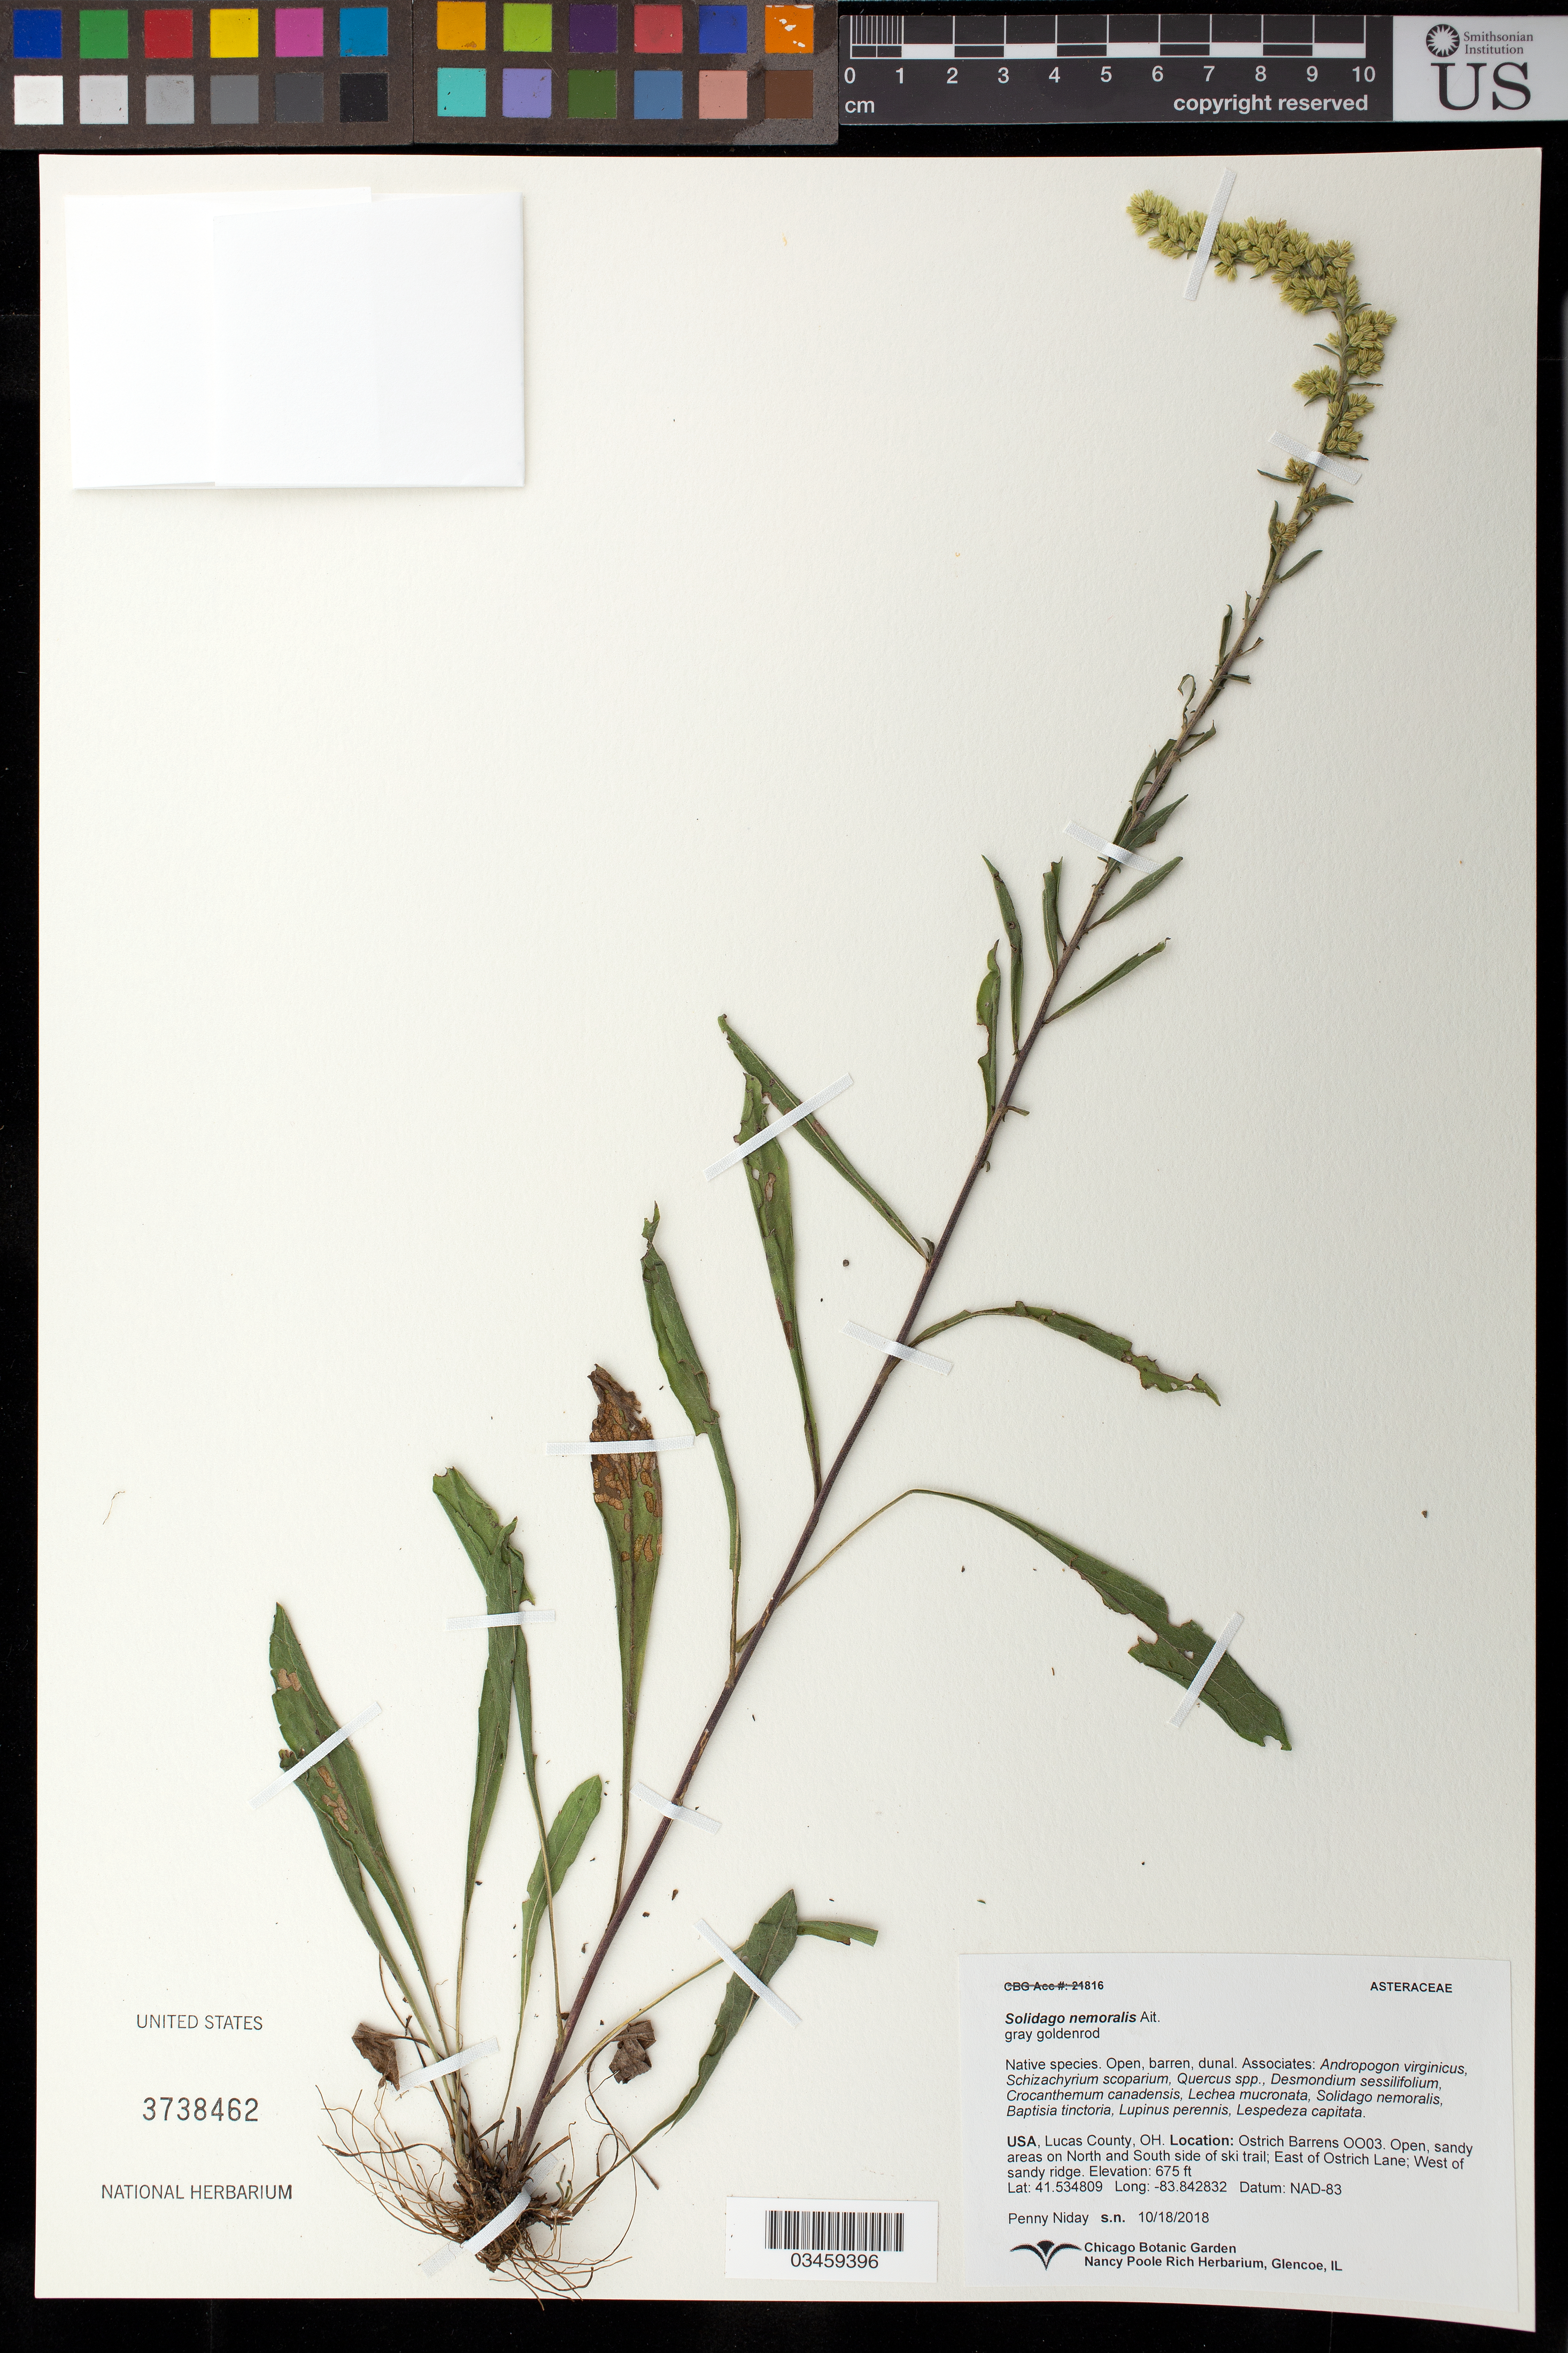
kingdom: Plantae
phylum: Tracheophyta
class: Magnoliopsida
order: Asterales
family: Asteraceae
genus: Solidago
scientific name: Solidago nemoralis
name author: Aiton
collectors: P. Niday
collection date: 2018-10-18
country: United States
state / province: Ohio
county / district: Lucas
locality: Ostrich Barrens OO03, on N and S side of ski trail, East of Ostrich Lane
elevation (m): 206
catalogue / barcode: US 3738462